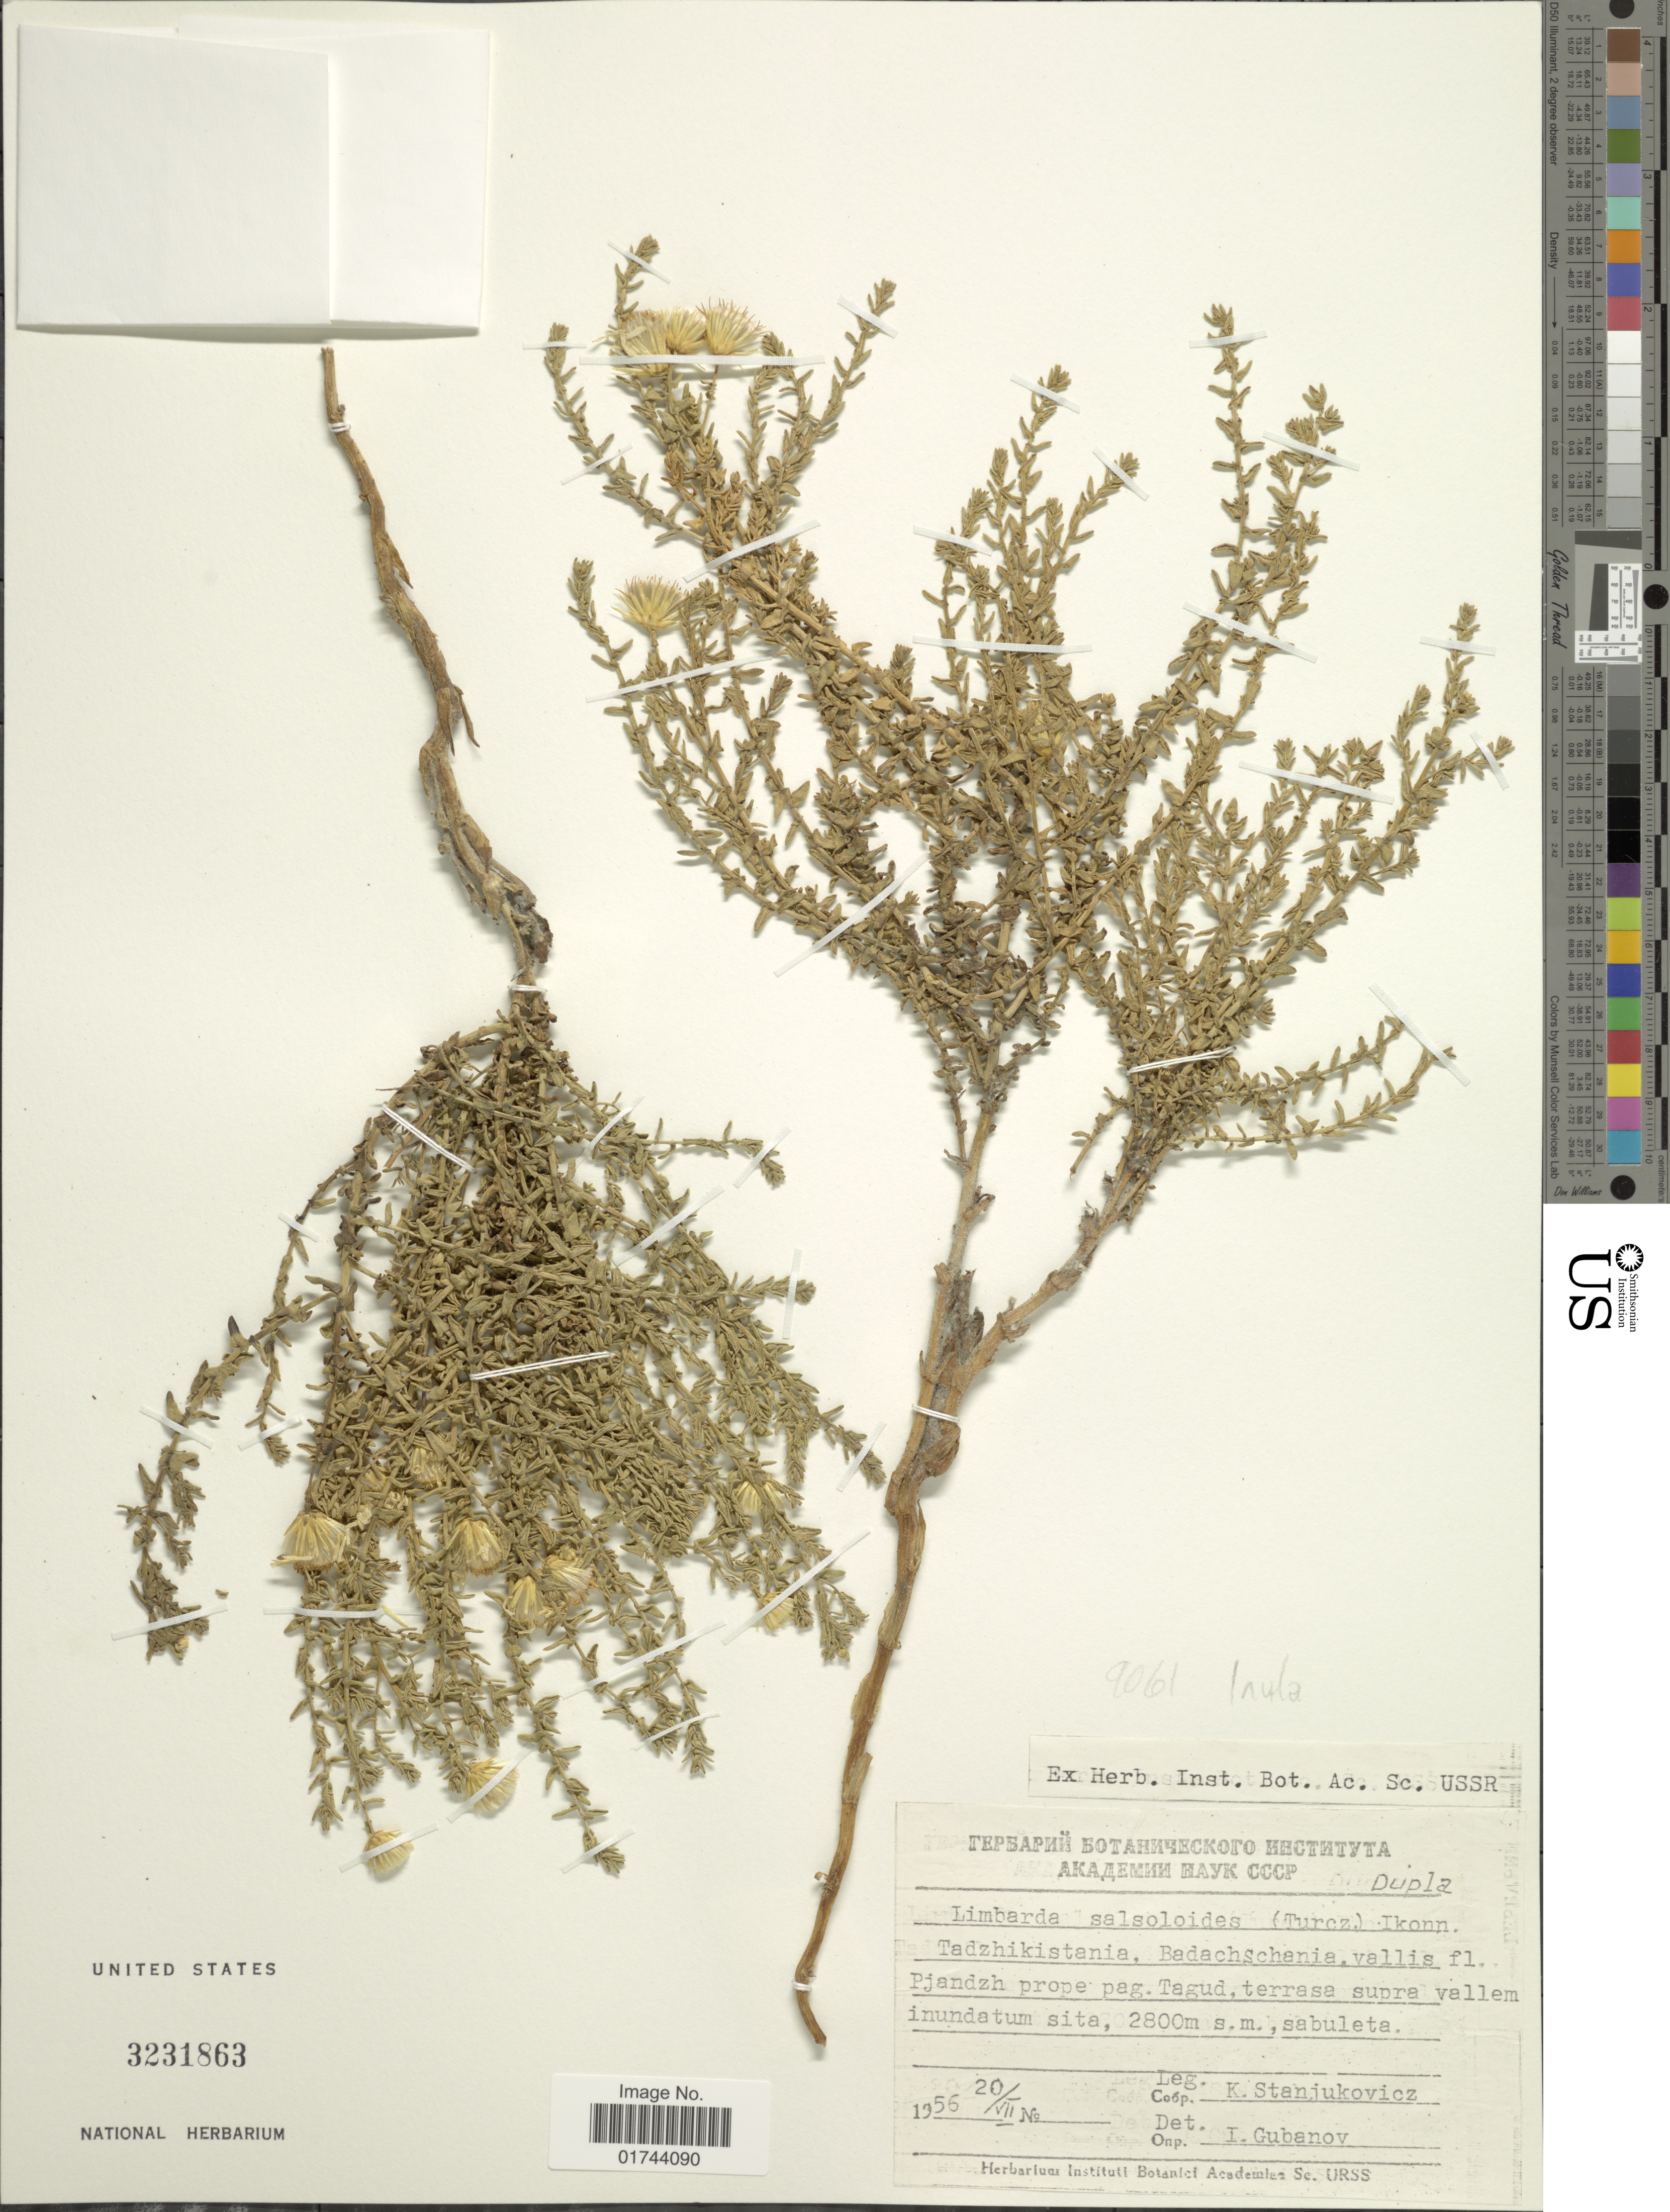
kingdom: Plantae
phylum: Tracheophyta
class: Magnoliopsida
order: Asterales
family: Asteraceae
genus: Inula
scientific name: Inula salsoloides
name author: (Turcz.) Ostenf.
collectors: K. Stanjukovicz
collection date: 1956-07-20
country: Tajikistan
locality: Tadzhikistania, Badachschania, vallis fl. Pjandzh prope pag. Tagud, terrasa supra vallem inundatum sita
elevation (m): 2800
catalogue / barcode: US 3231863